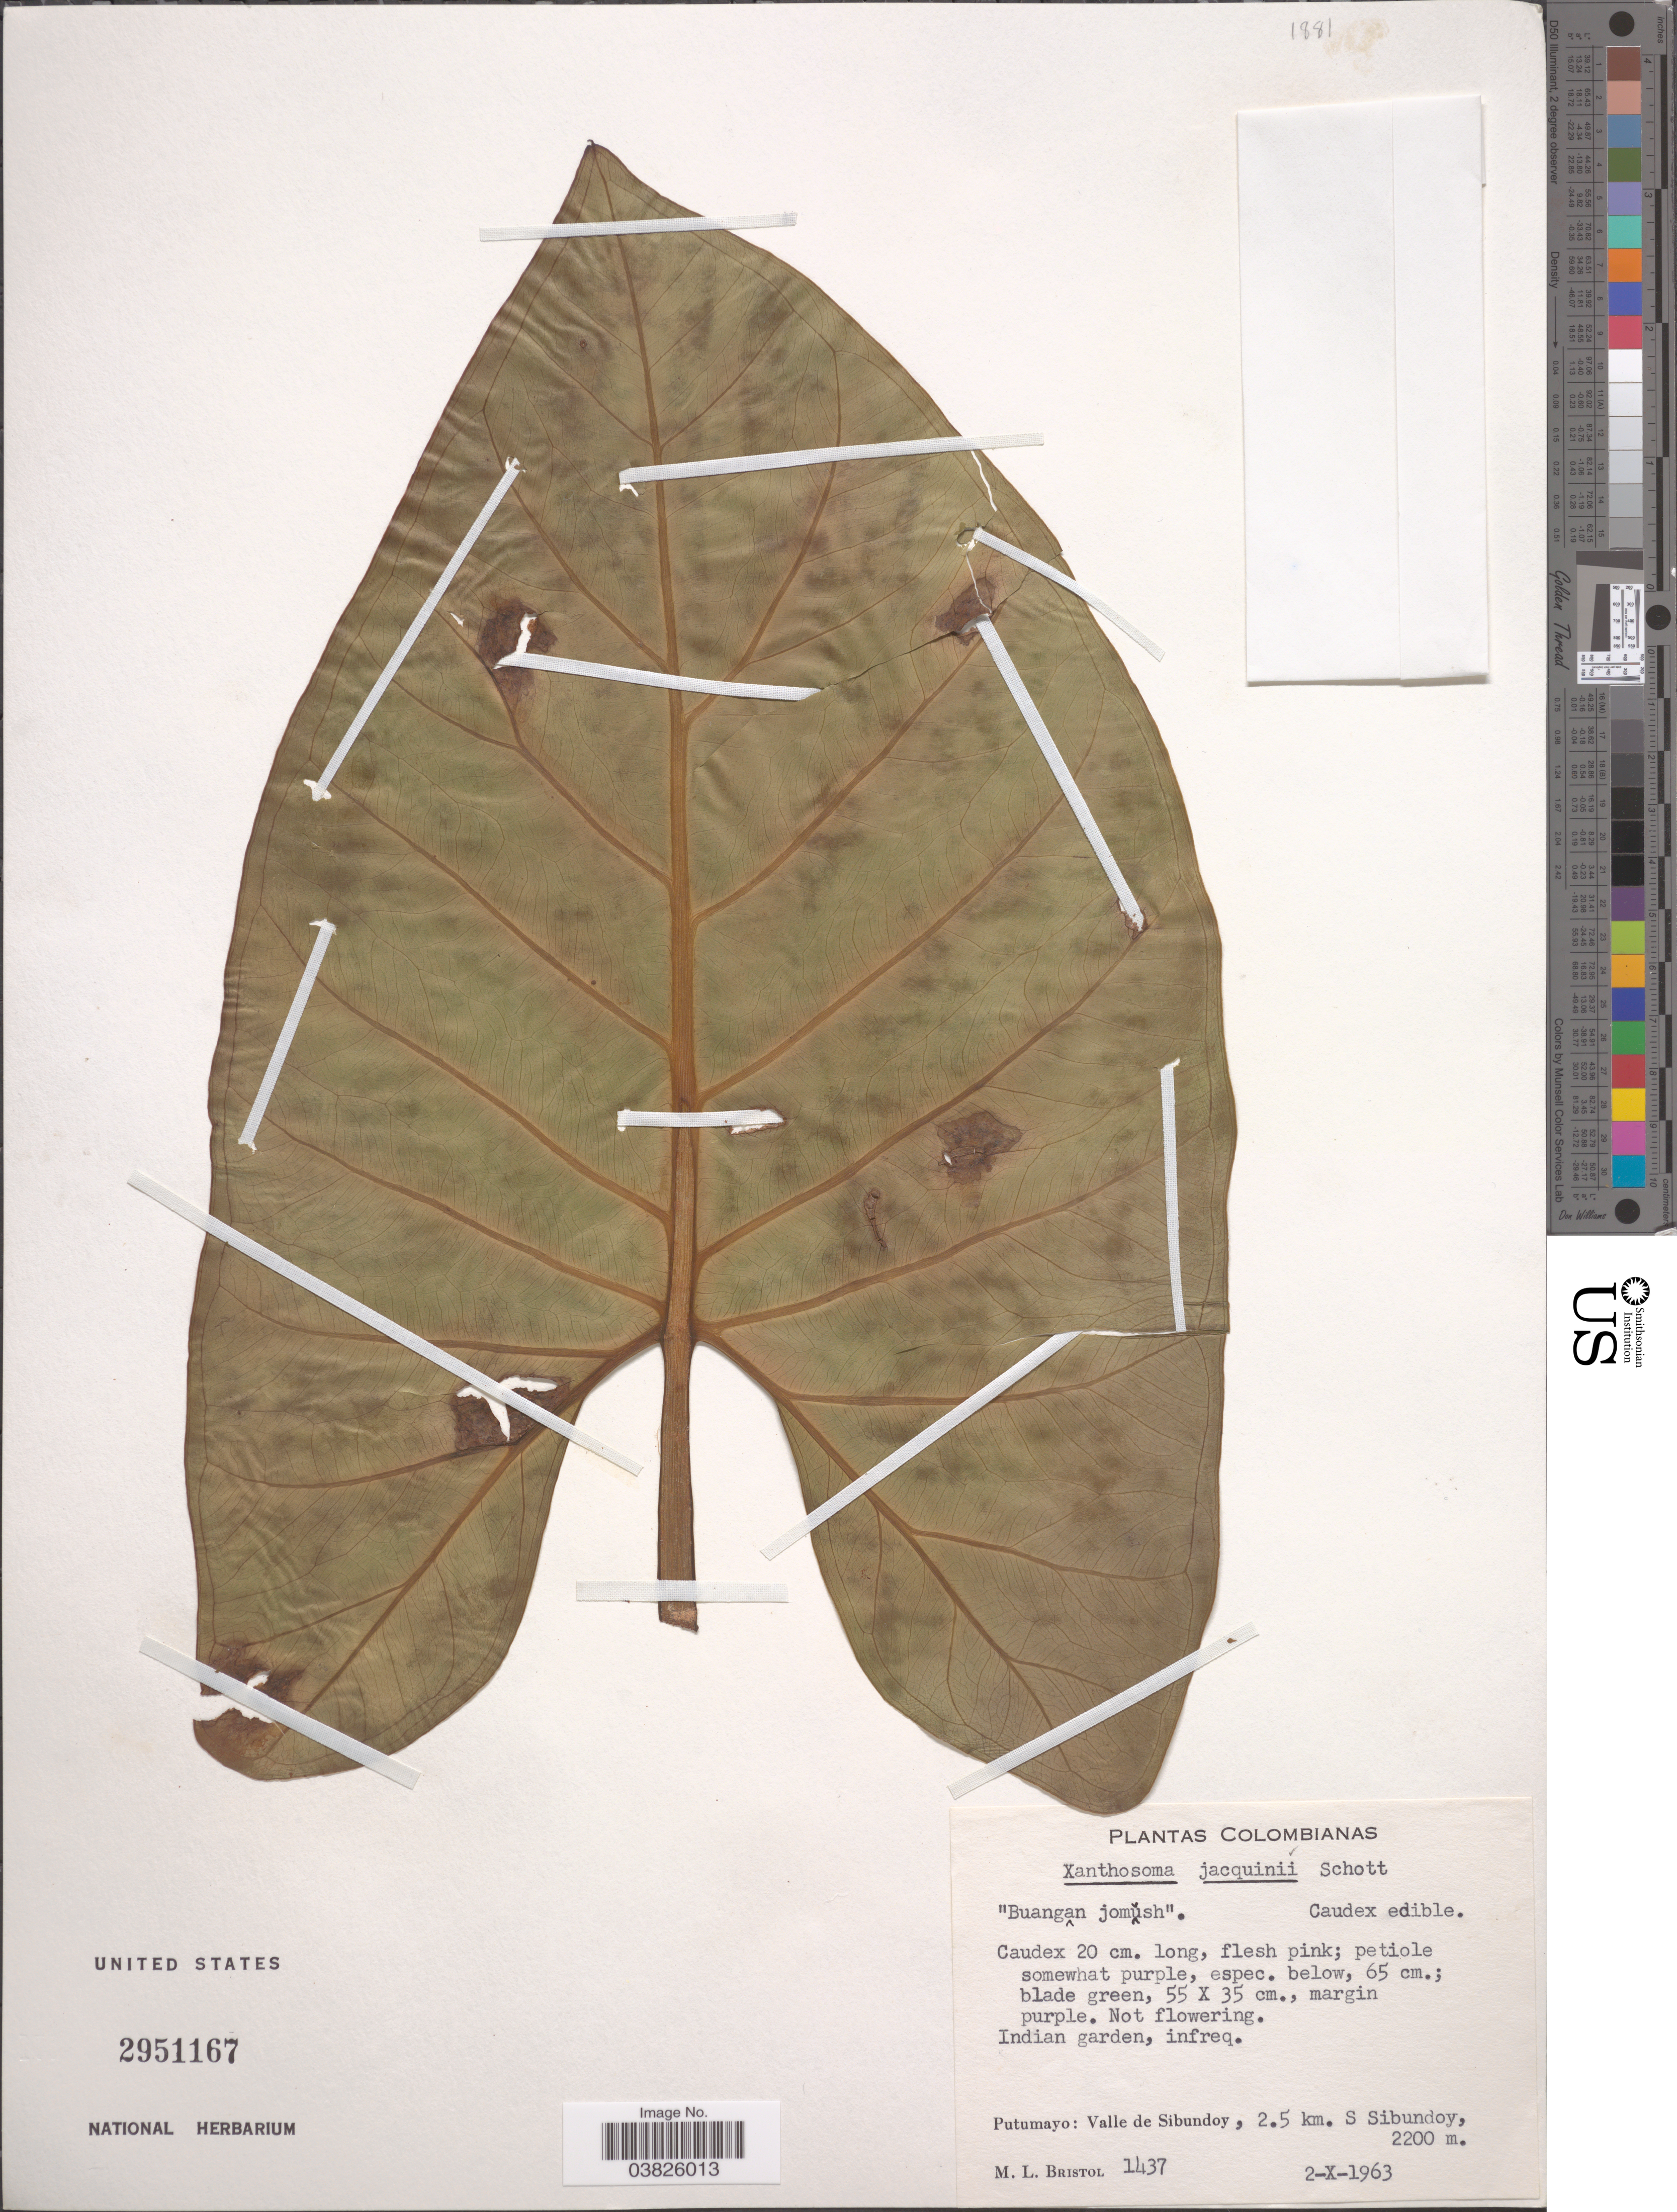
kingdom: Plantae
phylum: Tracheophyta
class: Liliopsida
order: Alismatales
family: Araceae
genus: Xanthosoma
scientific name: Xanthosoma jacquinii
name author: Schott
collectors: M. L. Bristol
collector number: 1437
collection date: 1963-10-02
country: Colombia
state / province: Putumayo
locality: Valle de Sibundoy, 2.5 km. S Sibundoy.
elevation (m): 2200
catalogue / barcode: US 2951167